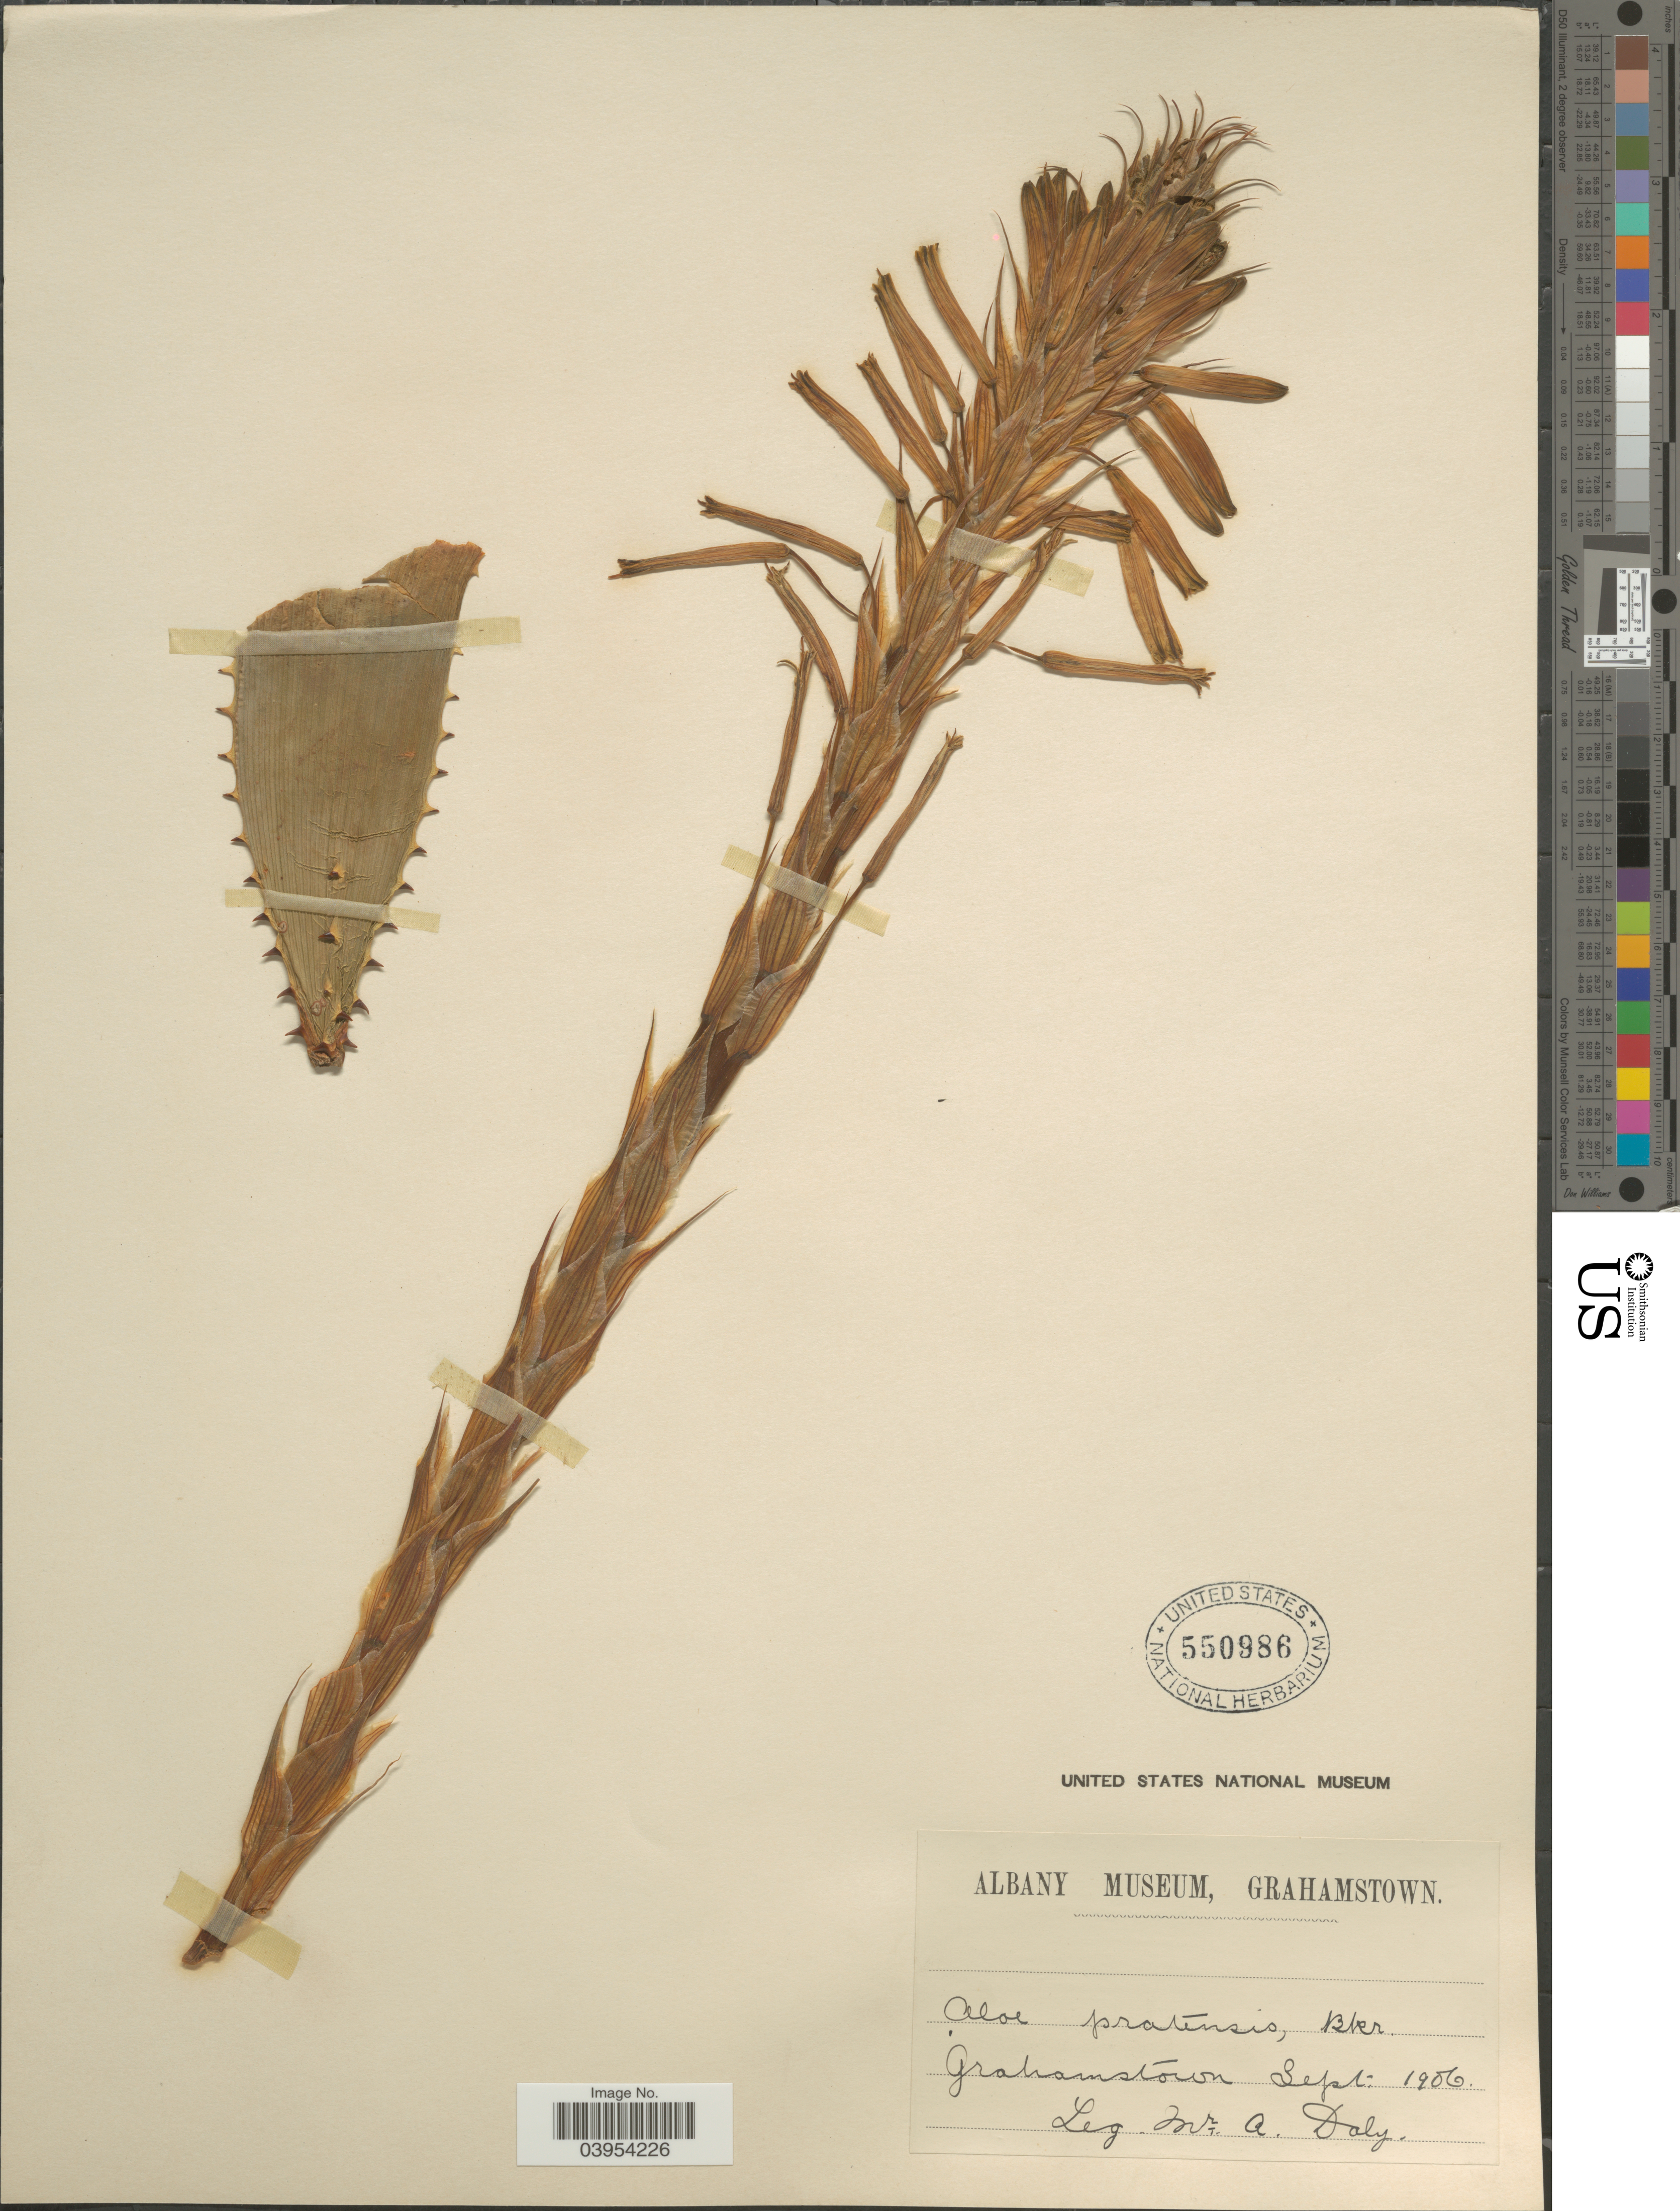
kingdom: Plantae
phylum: Tracheophyta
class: Liliopsida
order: Asparagales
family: Asphodelaceae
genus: Aloe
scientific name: Aloe pratensis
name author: Baker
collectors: A. Daly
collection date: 1906-09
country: South Africa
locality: Grahamstown.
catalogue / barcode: US 550986